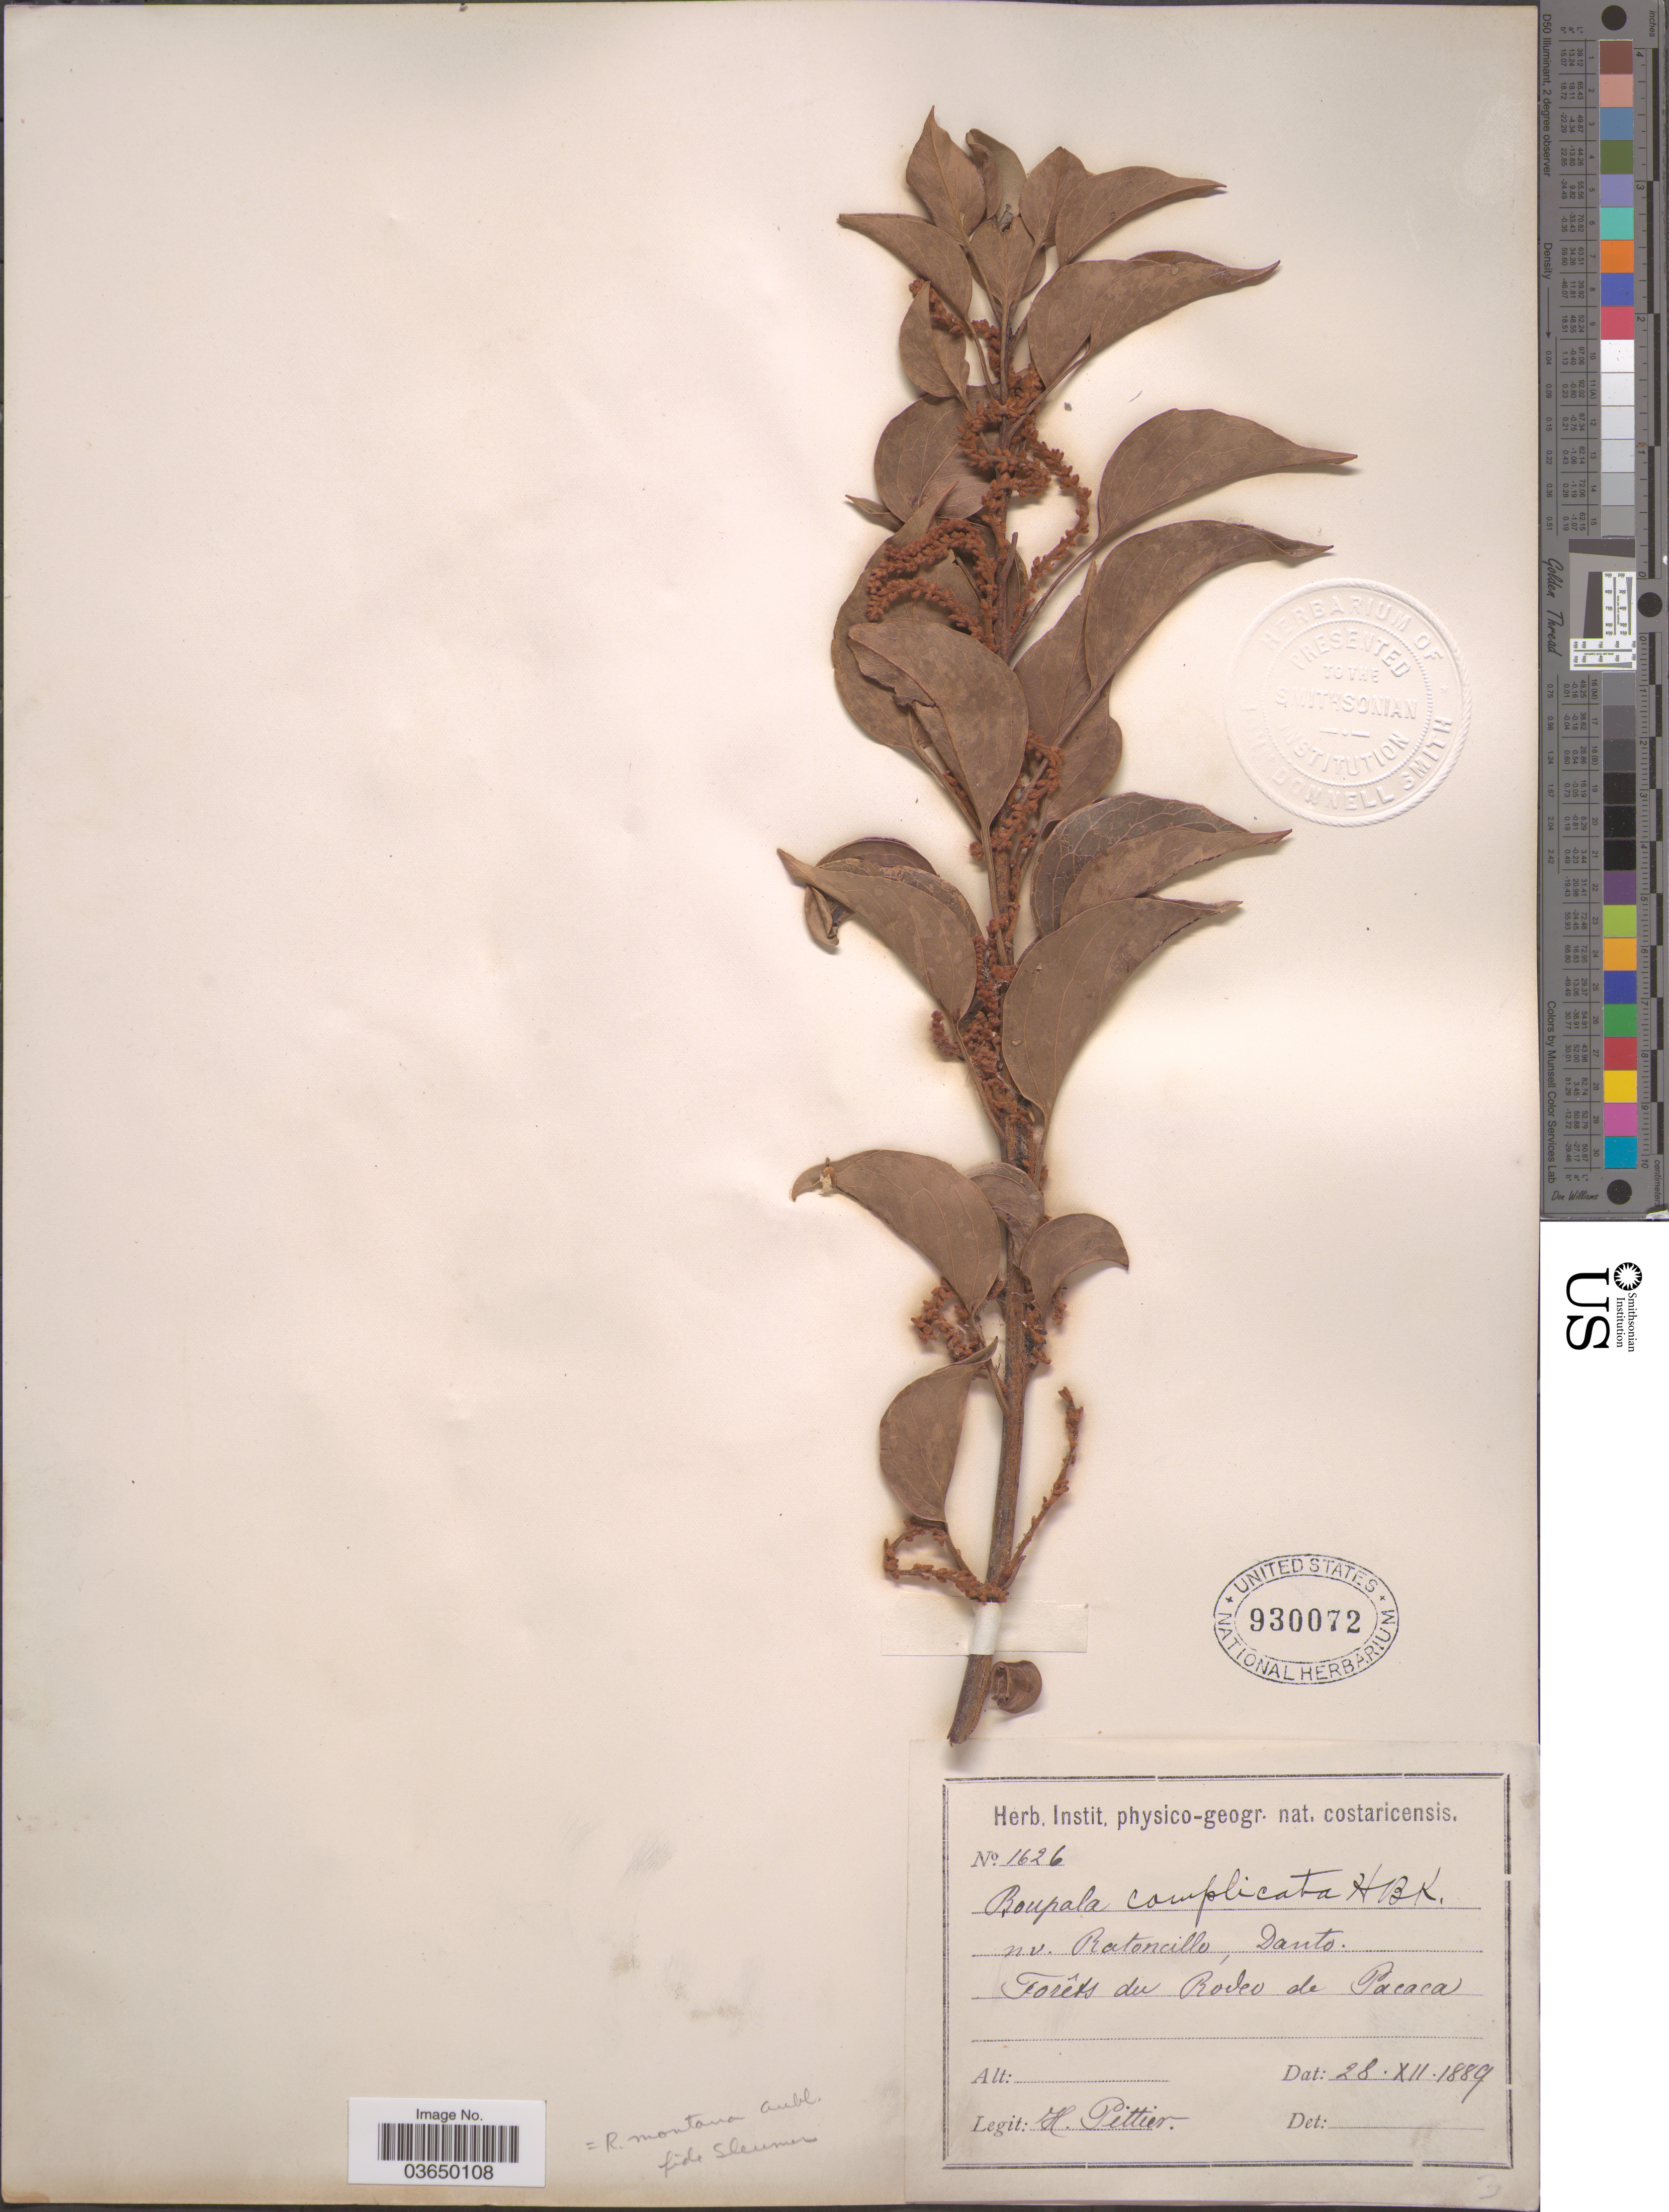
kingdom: Plantae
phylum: Tracheophyta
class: Magnoliopsida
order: Proteales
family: Proteaceae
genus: Roupala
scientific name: Roupala montana var. montana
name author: Aubl.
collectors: H. F. Pittier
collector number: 1626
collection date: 1889-12-28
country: Costa Rica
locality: Forêts du Rodeo de Pacaca.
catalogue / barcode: US 930072